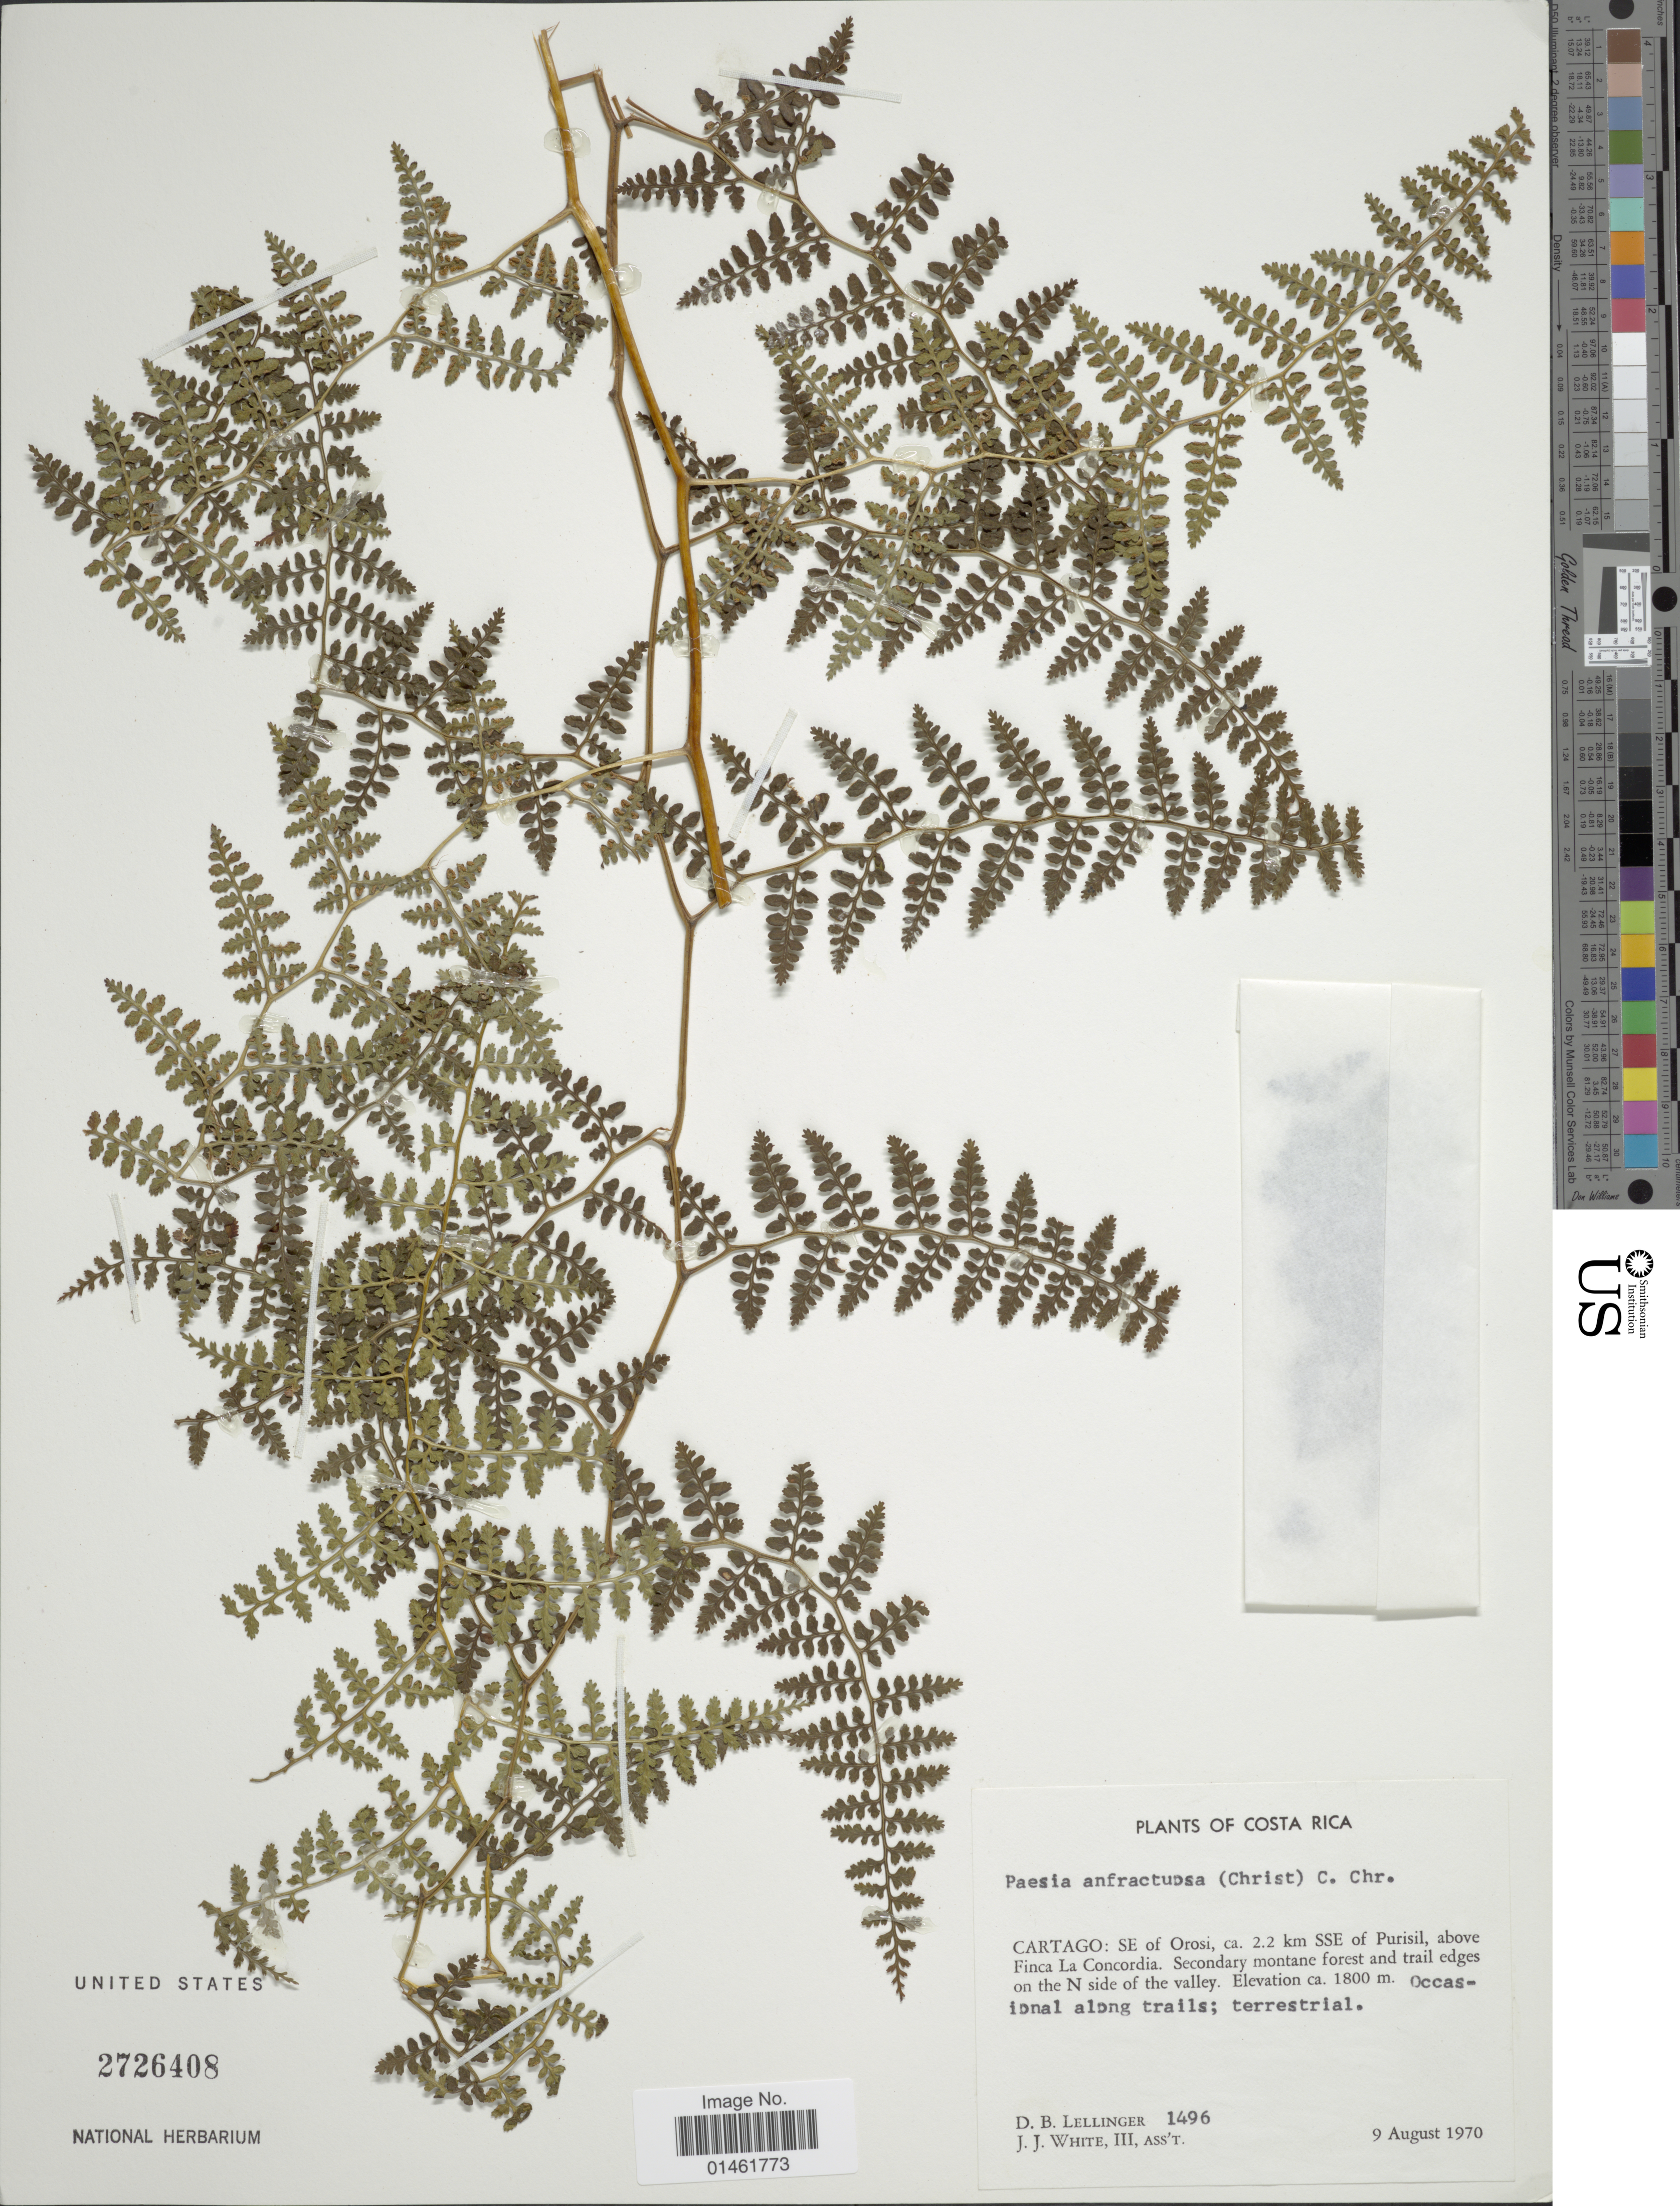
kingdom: Plantae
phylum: Tracheophyta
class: Polypodiopsida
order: Polypodiales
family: Dennstaedtiaceae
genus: Paesia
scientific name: Paesia anfractuosa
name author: (Christ) C. Chr.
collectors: D. B. Lellinger & J. J. White III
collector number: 1496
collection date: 1970-08-09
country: Costa Rica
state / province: Cartago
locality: Costa Rica, Cartago: SE of Orosi, ca. 2.2km SSE of Purisil, above finca La Concordia, trail edges on the N Side of the vallet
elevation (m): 1800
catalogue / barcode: US 2726408